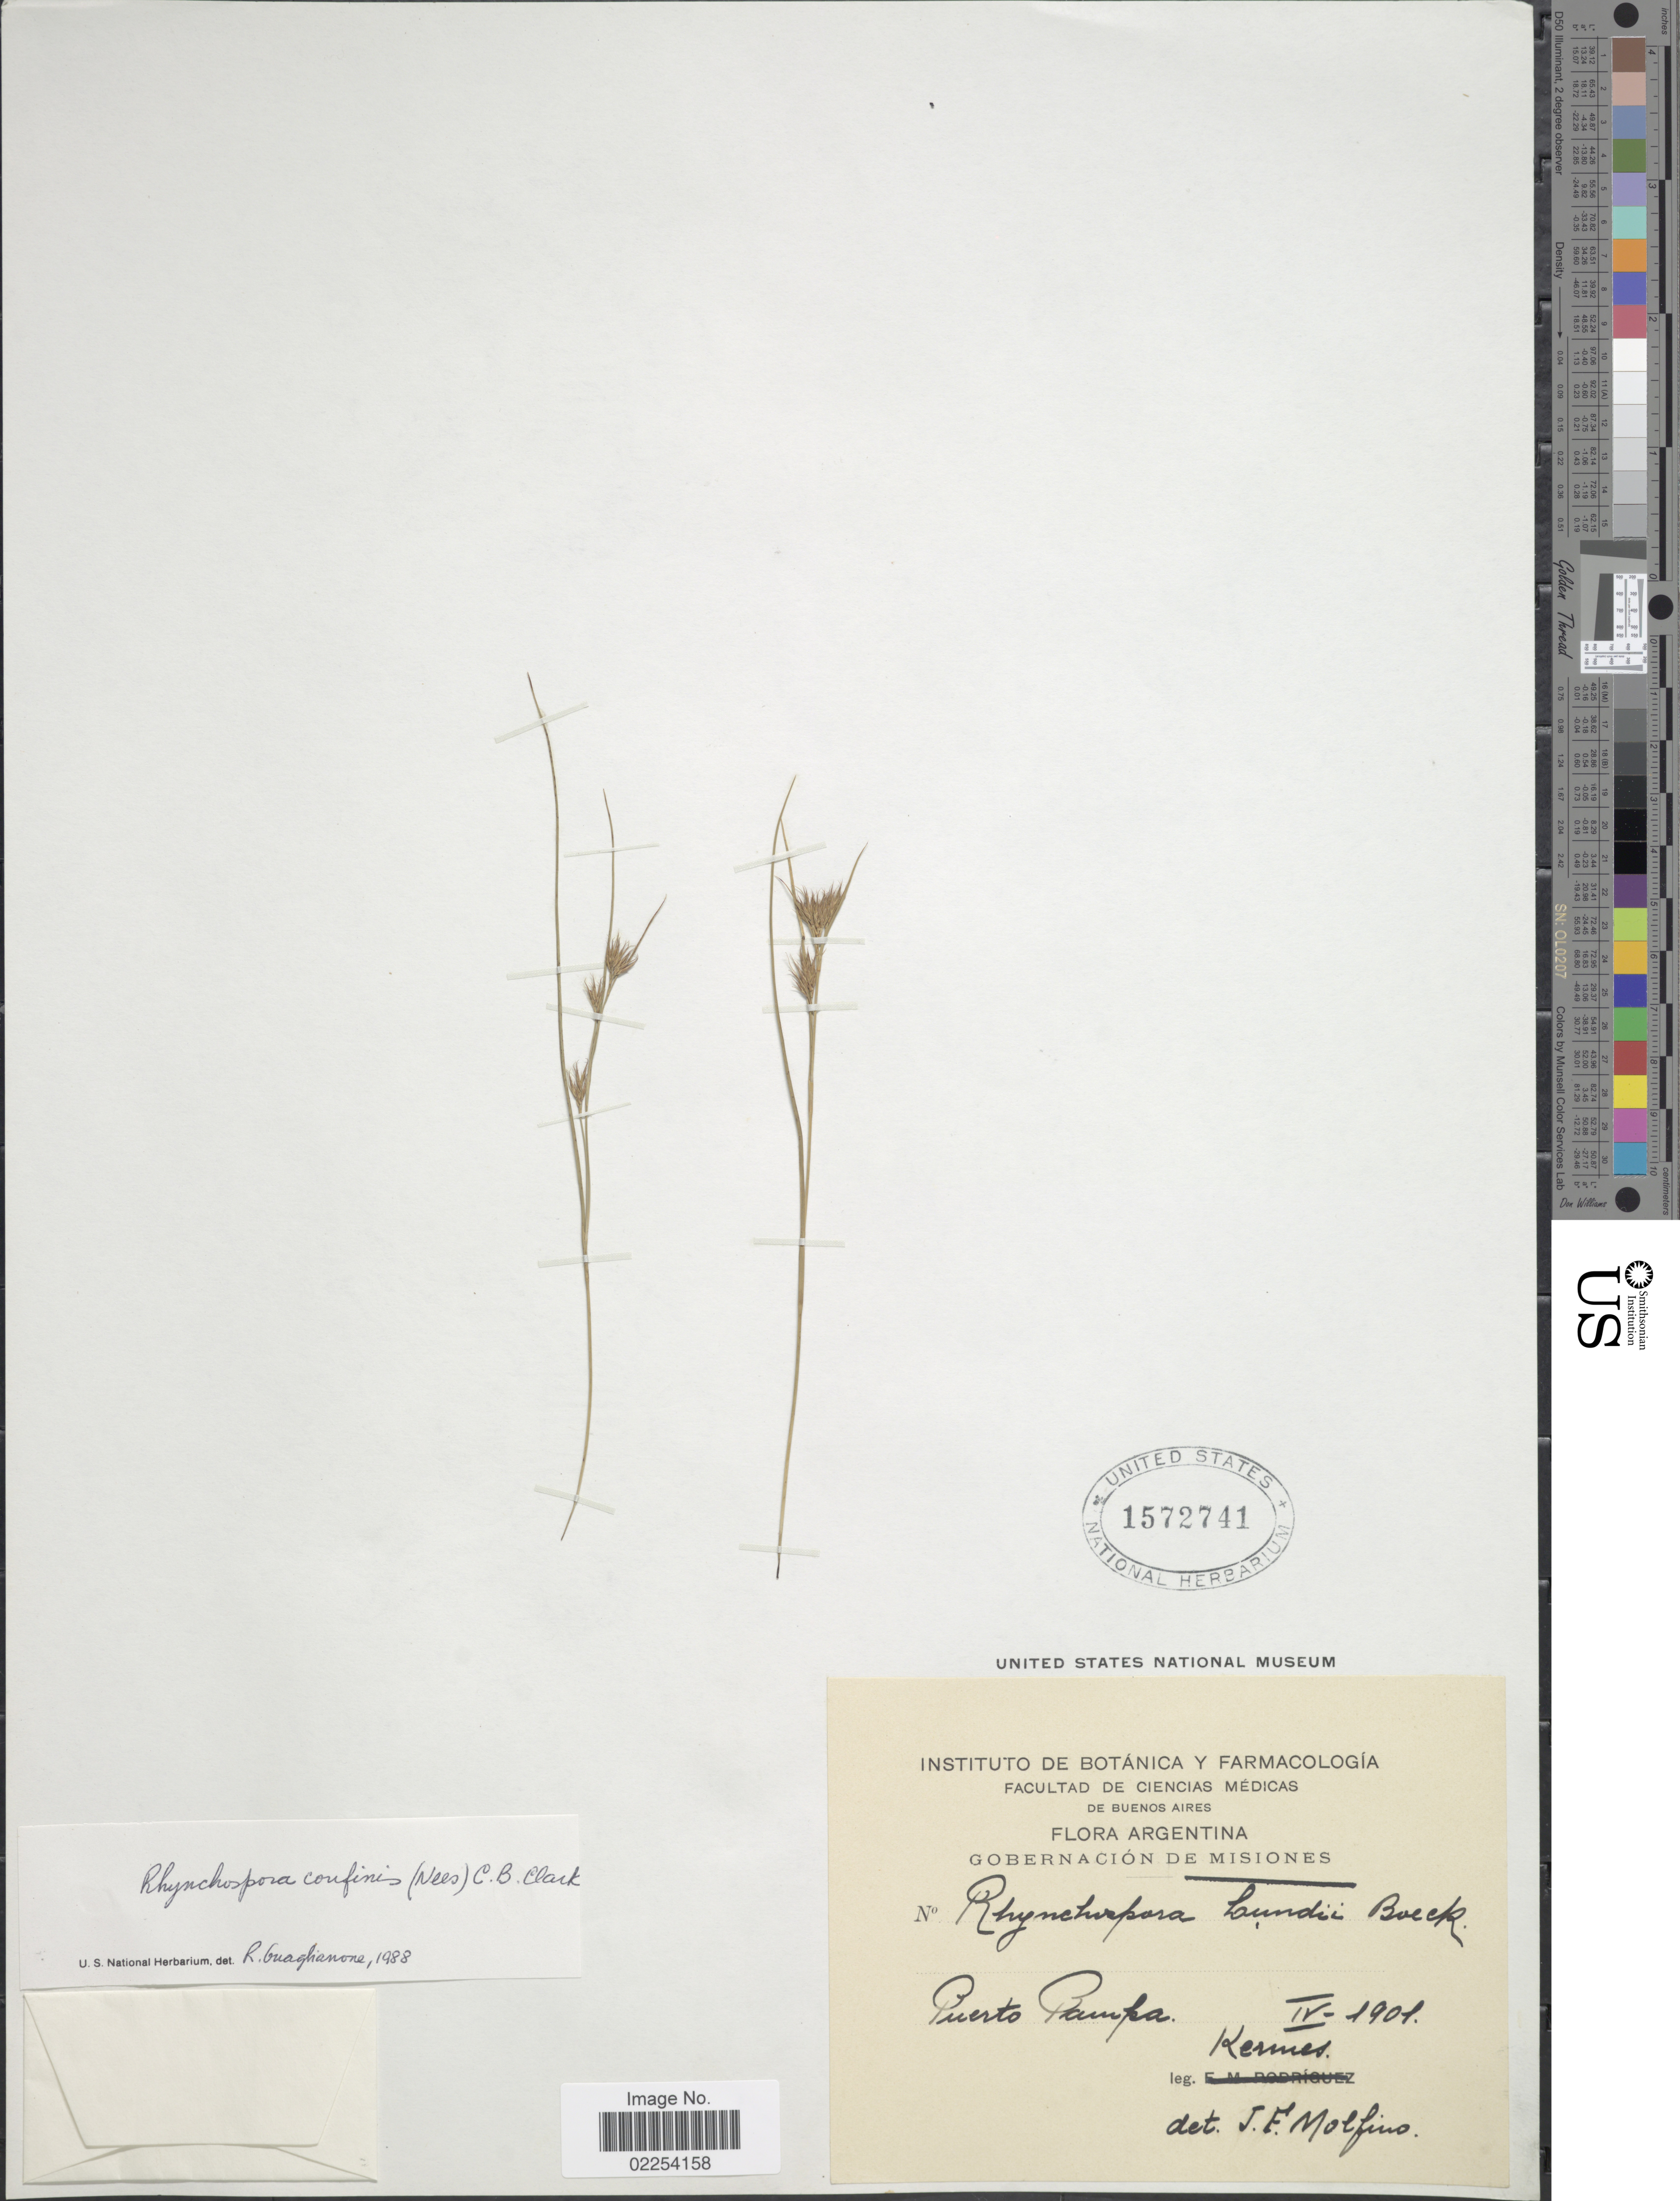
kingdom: Plantae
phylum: Tracheophyta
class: Liliopsida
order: Poales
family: Cyperaceae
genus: Rhynchospora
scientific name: Rhynchospora confinis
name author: (Nees) C.B. Clarke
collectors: Kermes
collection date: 1901-04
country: Argentina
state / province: Misiones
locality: Gobernacion de Misiones, Puerto Pampa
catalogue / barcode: US 1572741